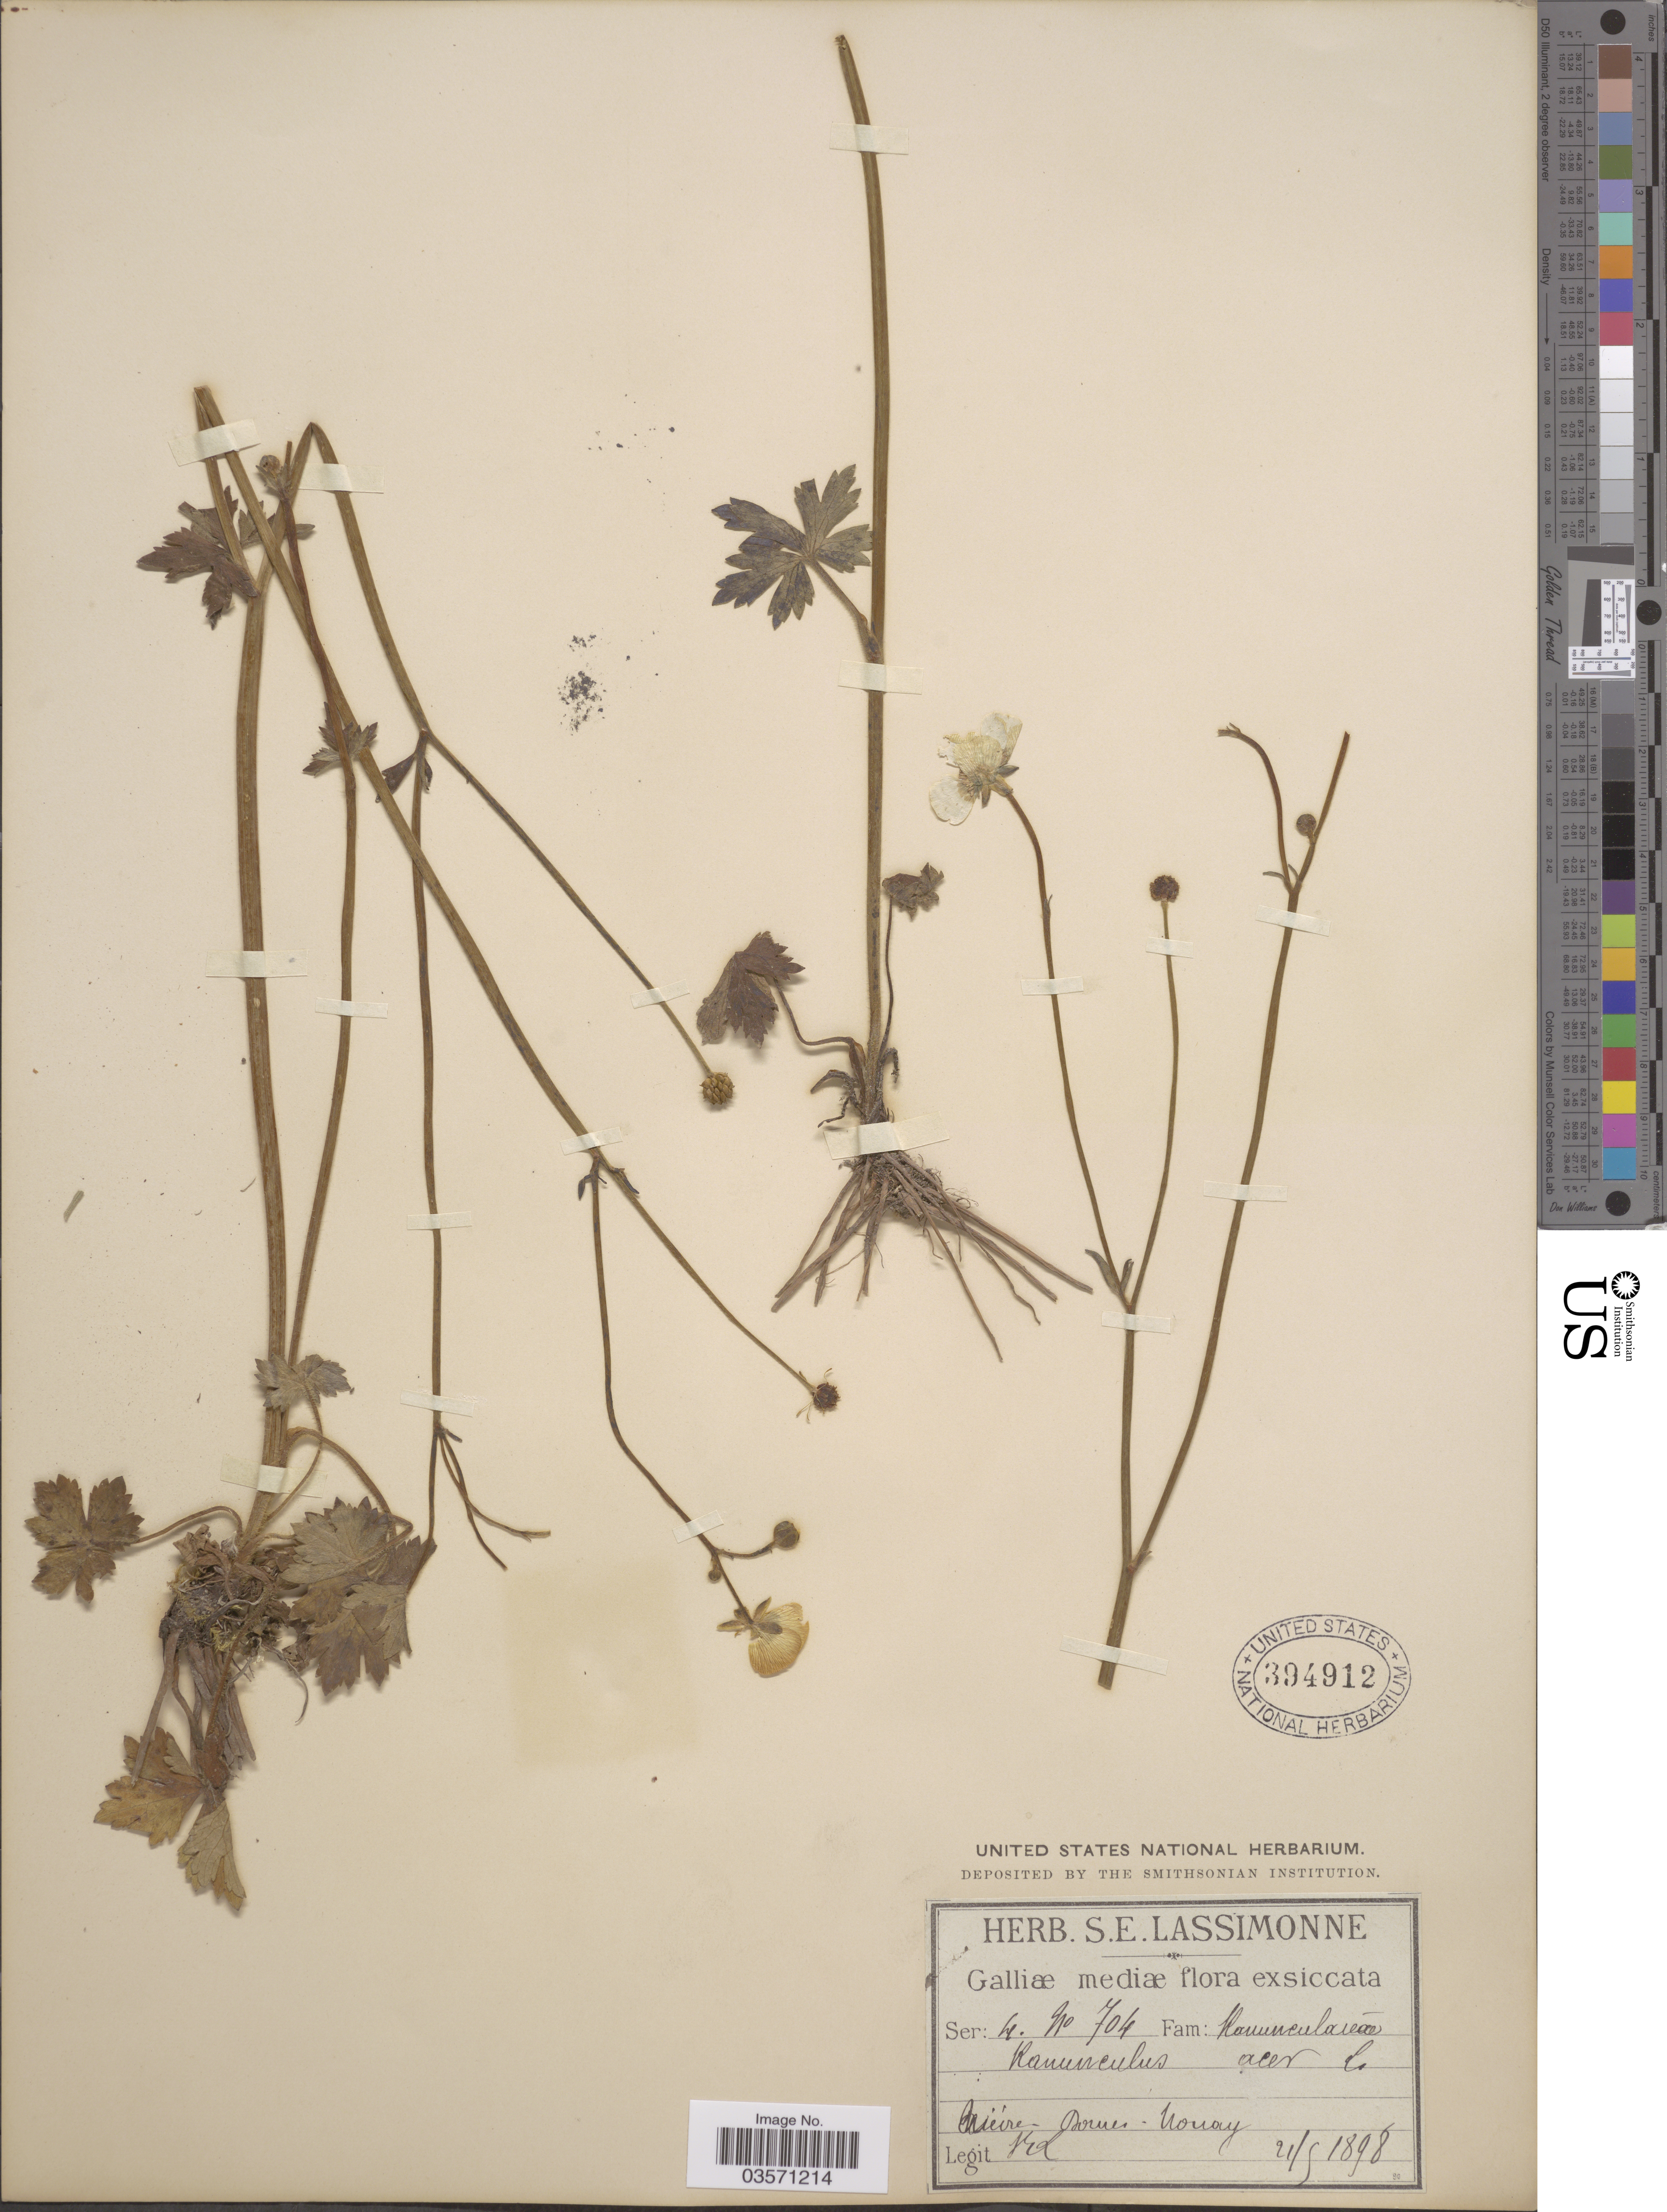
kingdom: Plantae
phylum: Tracheophyta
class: Magnoliopsida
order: Ranunculales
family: Ranunculaceae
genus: Ranunculus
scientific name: Ranunculus acer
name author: L.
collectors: S. Lassimonne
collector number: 704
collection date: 1898-05-21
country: France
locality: Galliæ mediæ. Niéire- Dornes - Nouay.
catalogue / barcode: US 394912